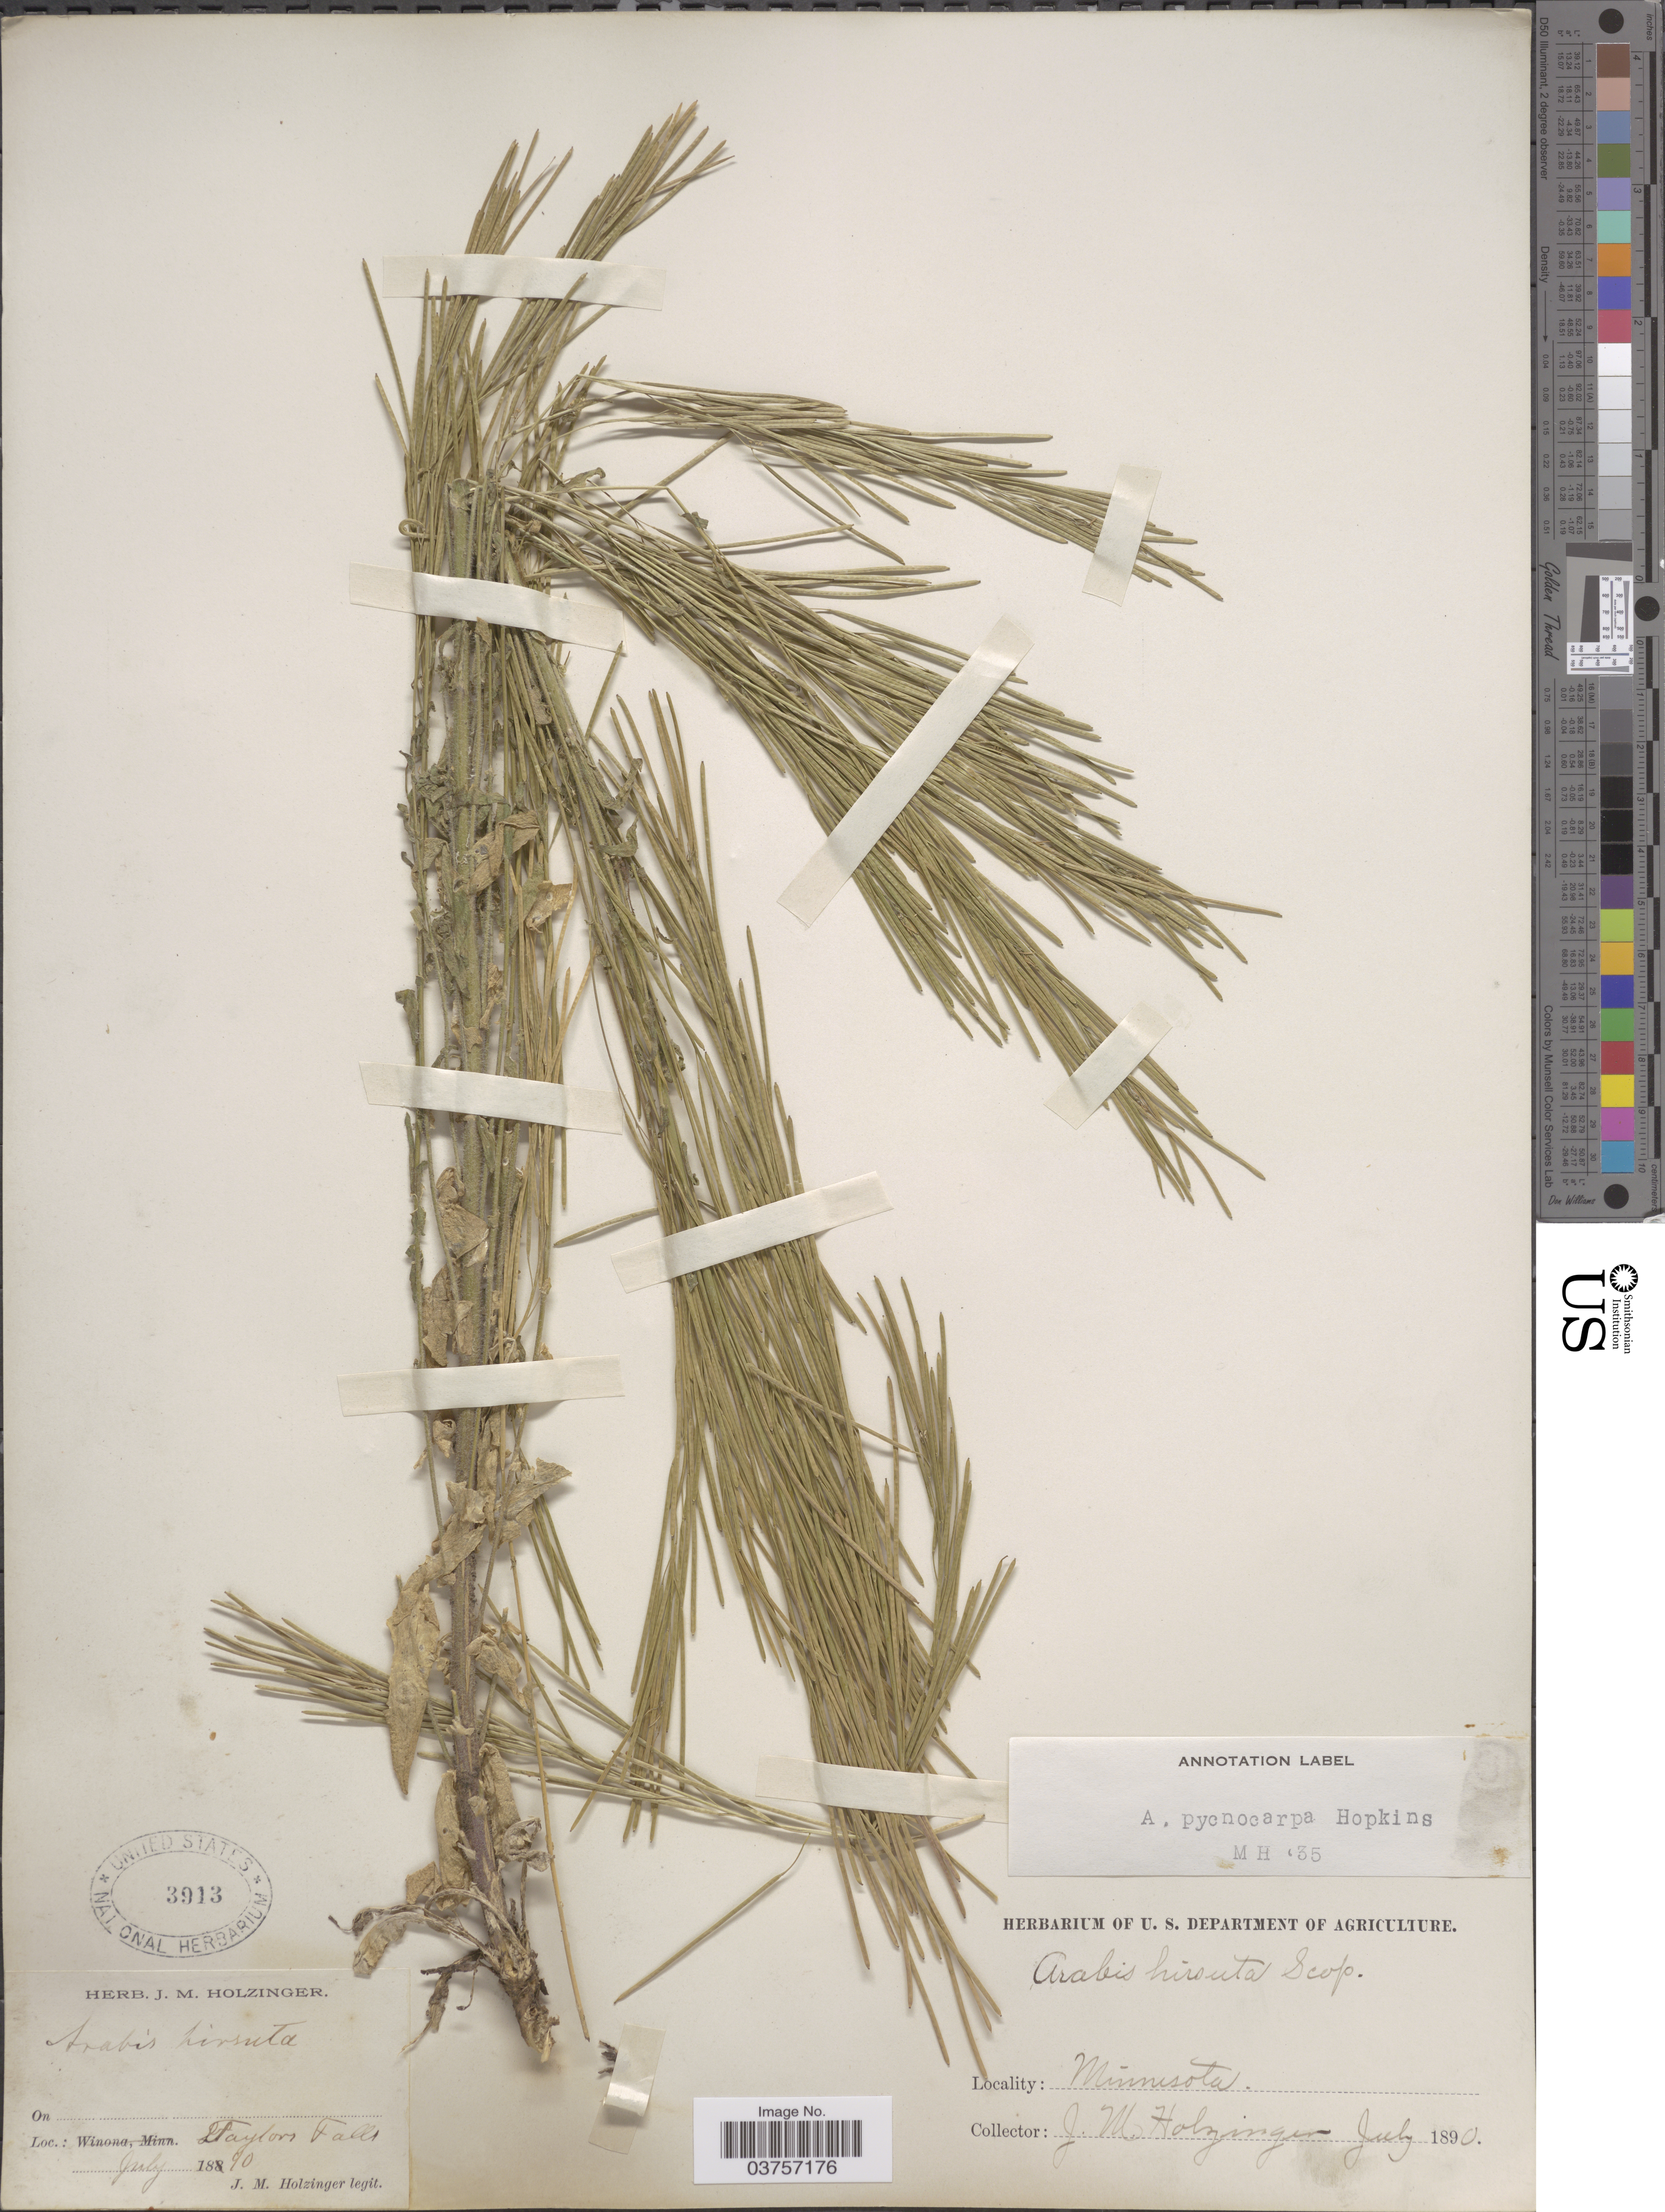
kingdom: Plantae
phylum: Tracheophyta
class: Magnoliopsida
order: Brassicales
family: Brassicaceae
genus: Arabis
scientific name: Arabis hirsuta var. pycnocarpa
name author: M. Hopkins & Rollins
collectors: J. M. Holzinger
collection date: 1890-07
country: United States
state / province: Minnesota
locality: Taylors Falls.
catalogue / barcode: US 3913